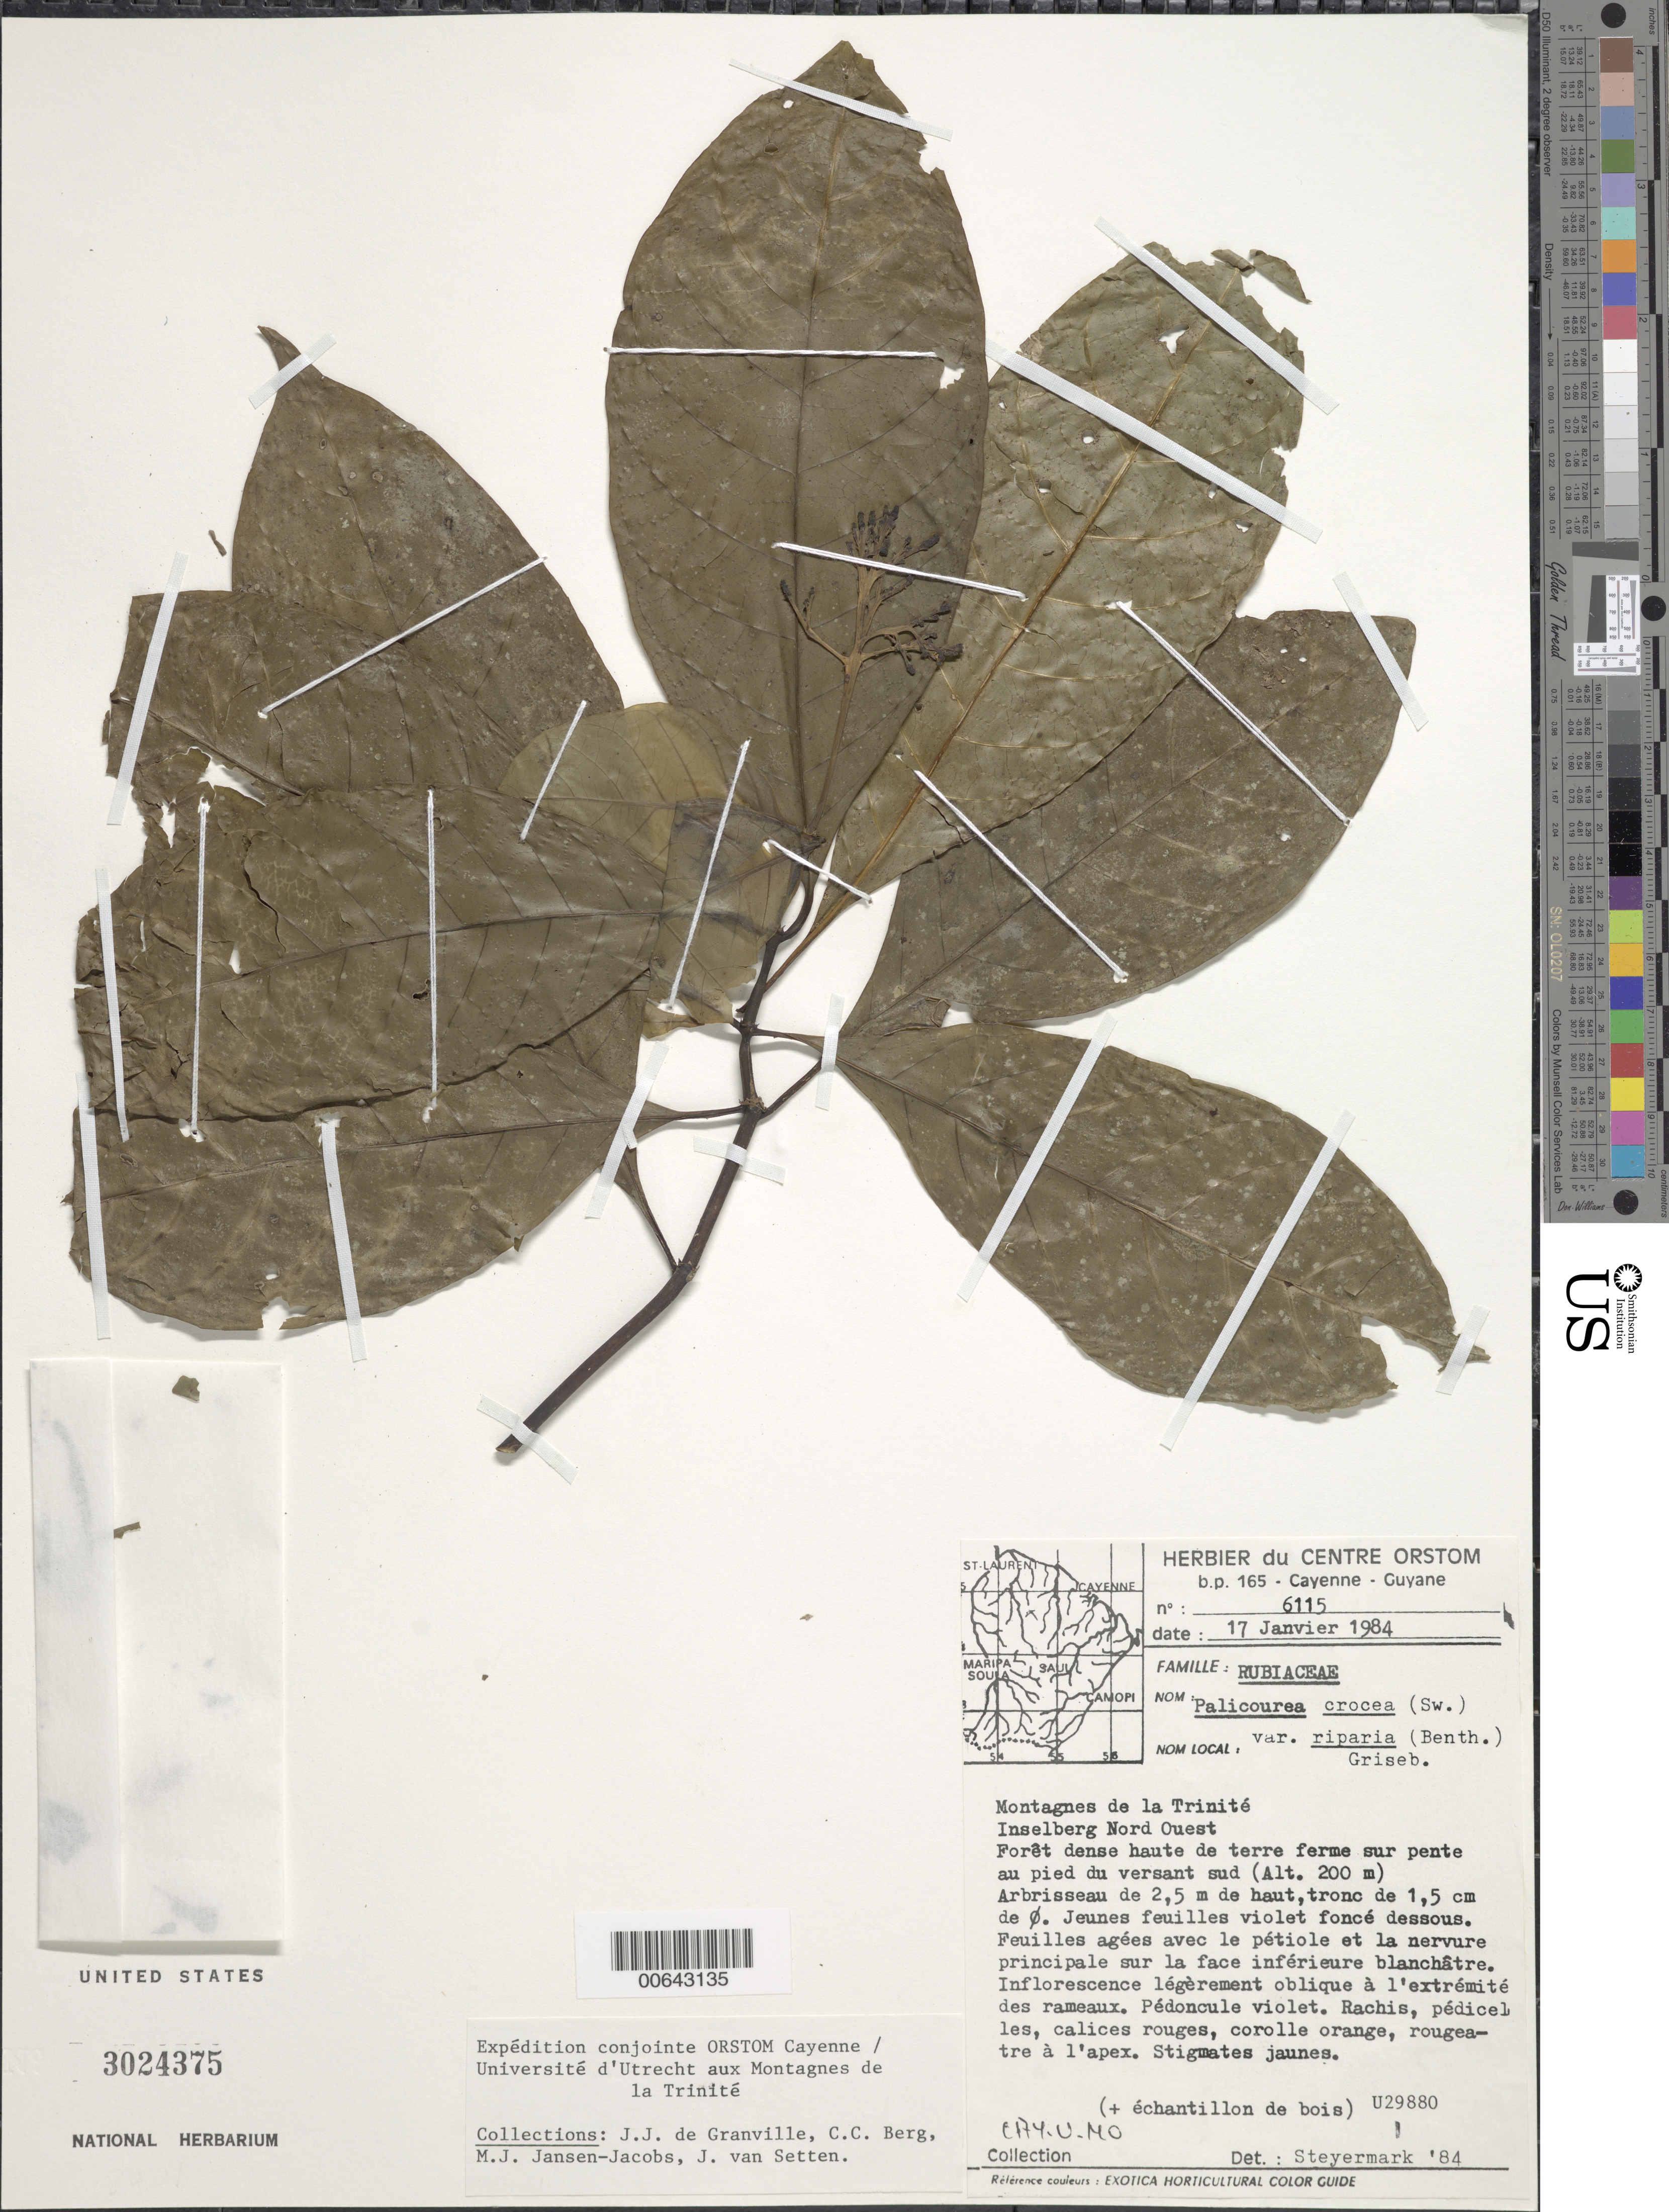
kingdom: Plantae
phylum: Tracheophyta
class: Magnoliopsida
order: Gentianales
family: Rubiaceae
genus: Palicourea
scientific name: Palicourea crocea var. riparia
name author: (Benth.) Griseb.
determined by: Steyermark, Julian A., (VEN)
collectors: J.-J. de Granville, C. C. Berg, M. J. Jansen-Jacobs & J. van Setten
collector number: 6115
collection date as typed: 17-Jan-84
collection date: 1984-01-17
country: French Guiana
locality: Montagnes de la Trinité, inselberg NW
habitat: Forêt dense haute de terre ferme sur pente au pied du versant sud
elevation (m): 200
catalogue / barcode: US 3024375